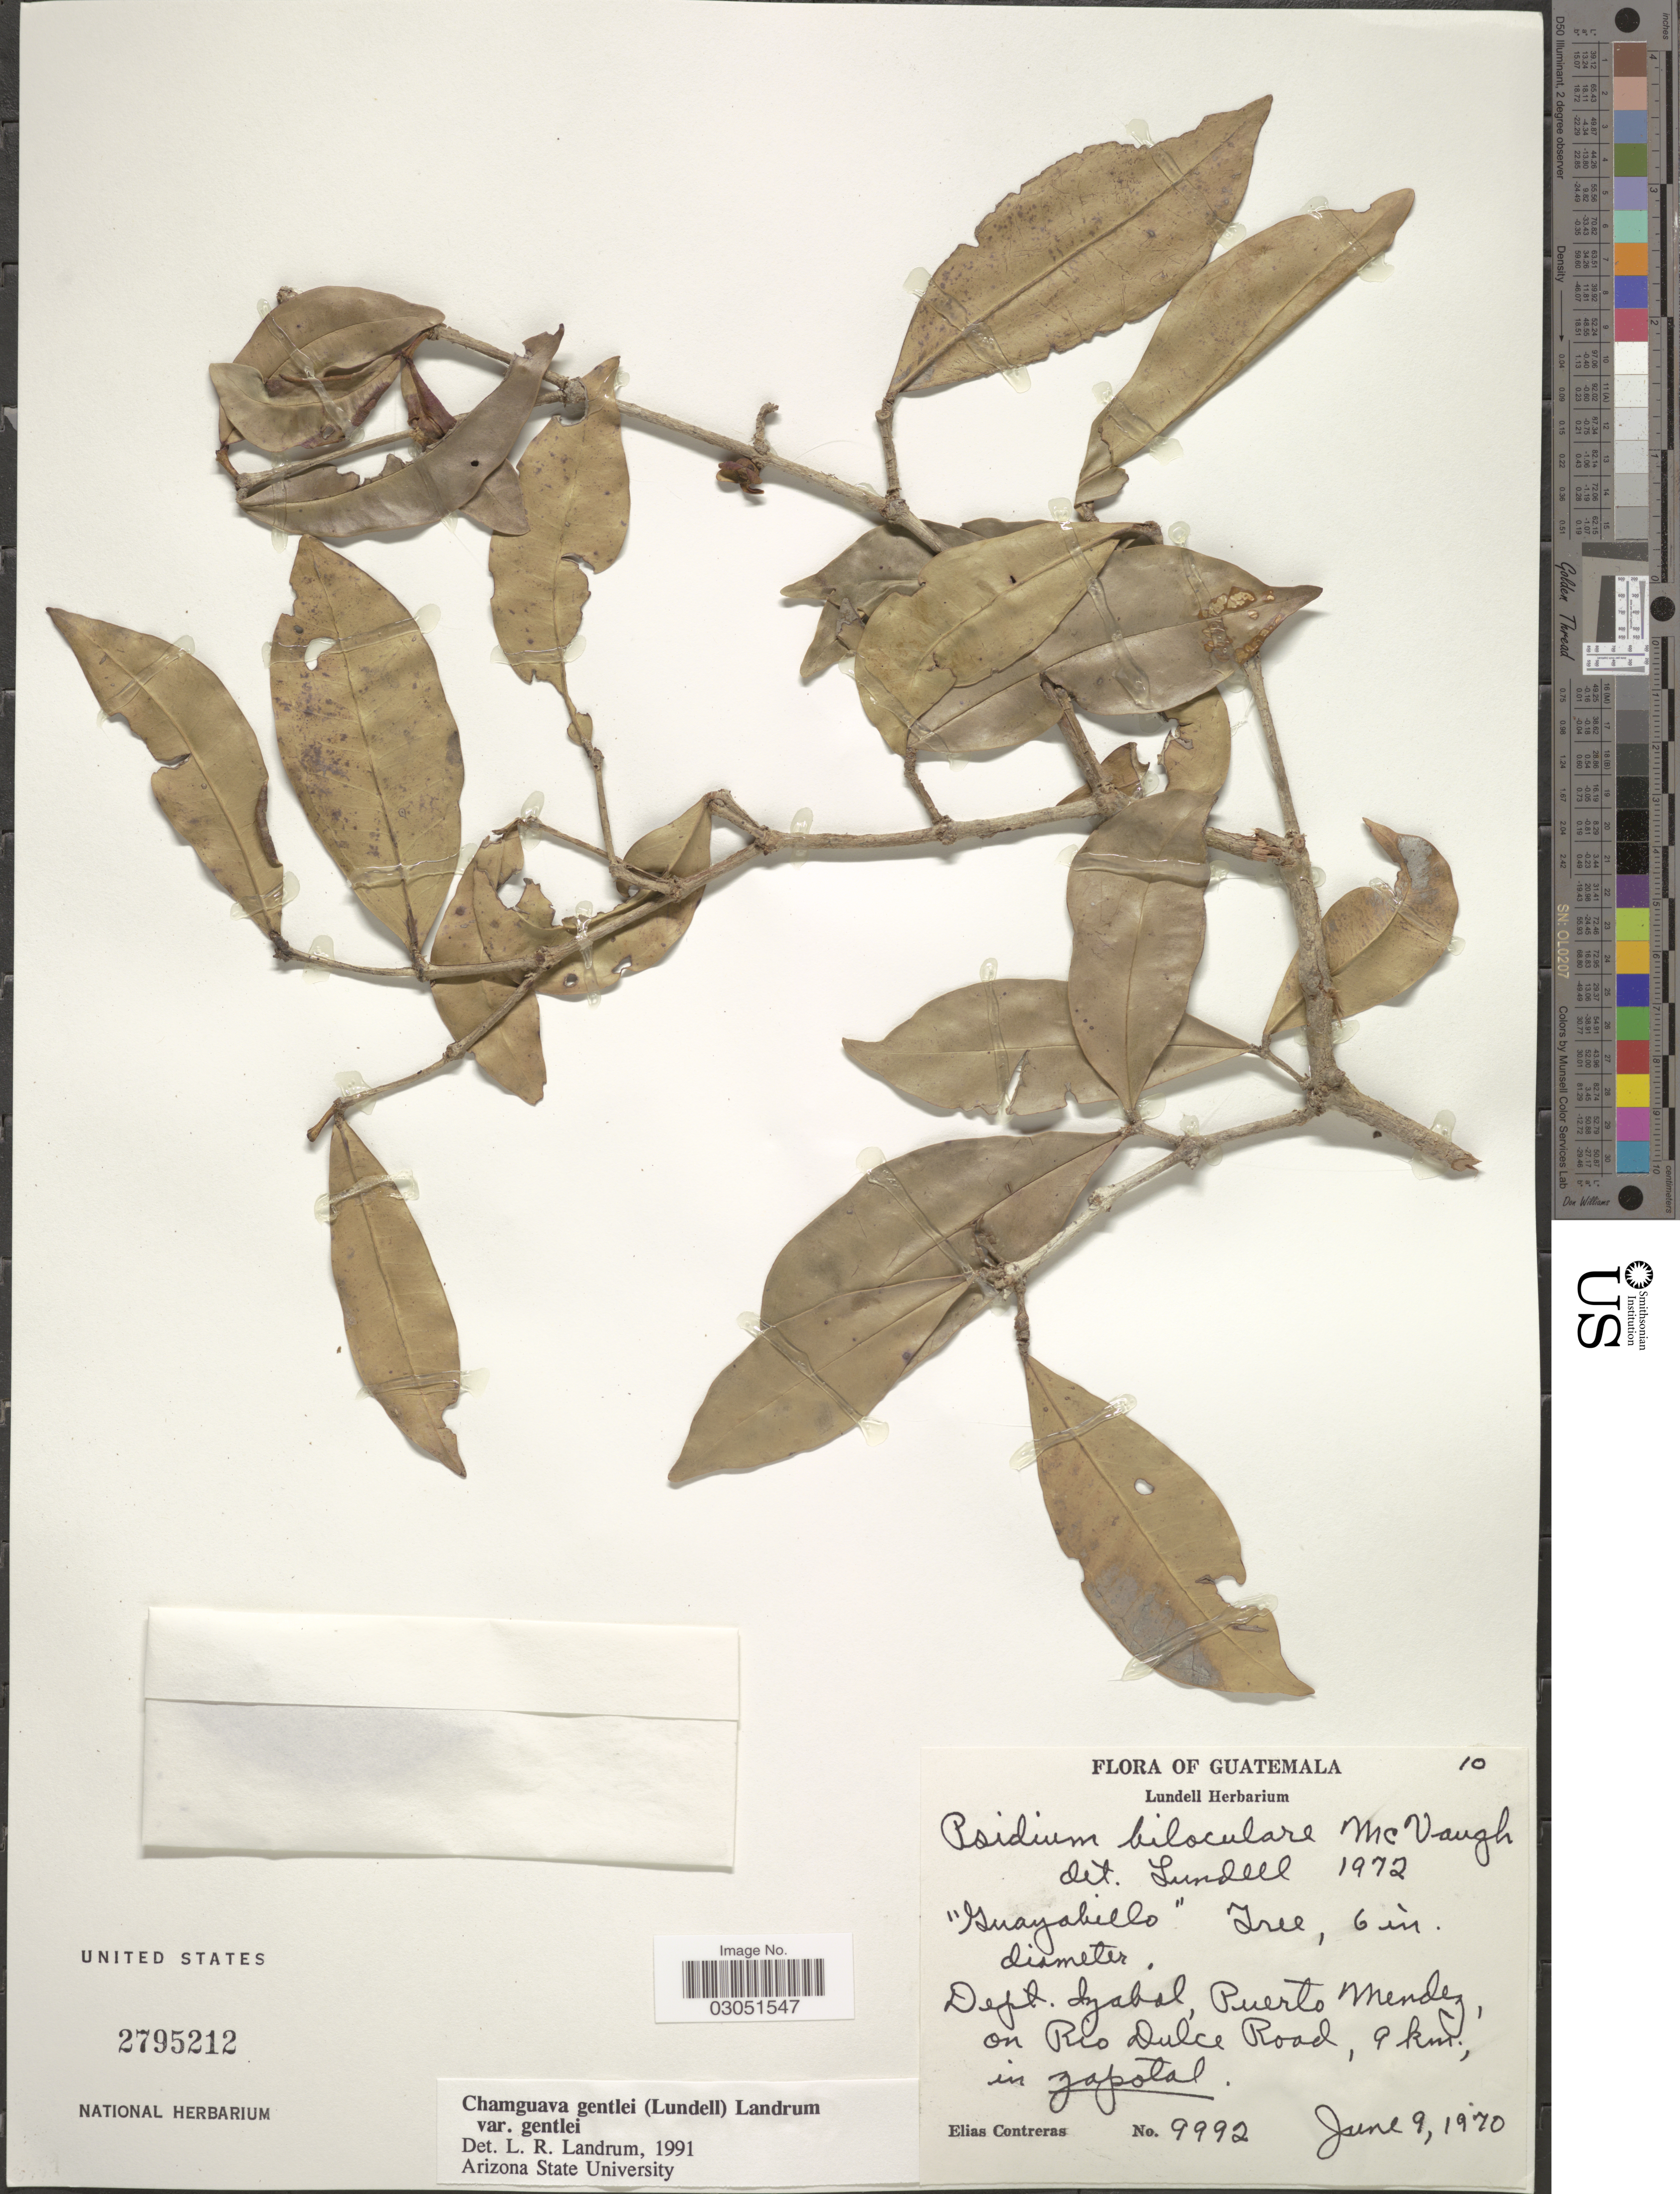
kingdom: Plantae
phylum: Tracheophyta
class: Magnoliopsida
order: Myrtales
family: Myrtaceae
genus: Chamguava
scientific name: Chamguava gentlei var. gentlei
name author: (Lundell) Landrum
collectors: E. Contreras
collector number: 9992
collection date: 1970-09-09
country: Guatemala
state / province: Izabal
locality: Dept. Izabal, Puerto Mendez, on Rio Dulce Road, 9 km. in Zapotal.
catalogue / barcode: US 2795212